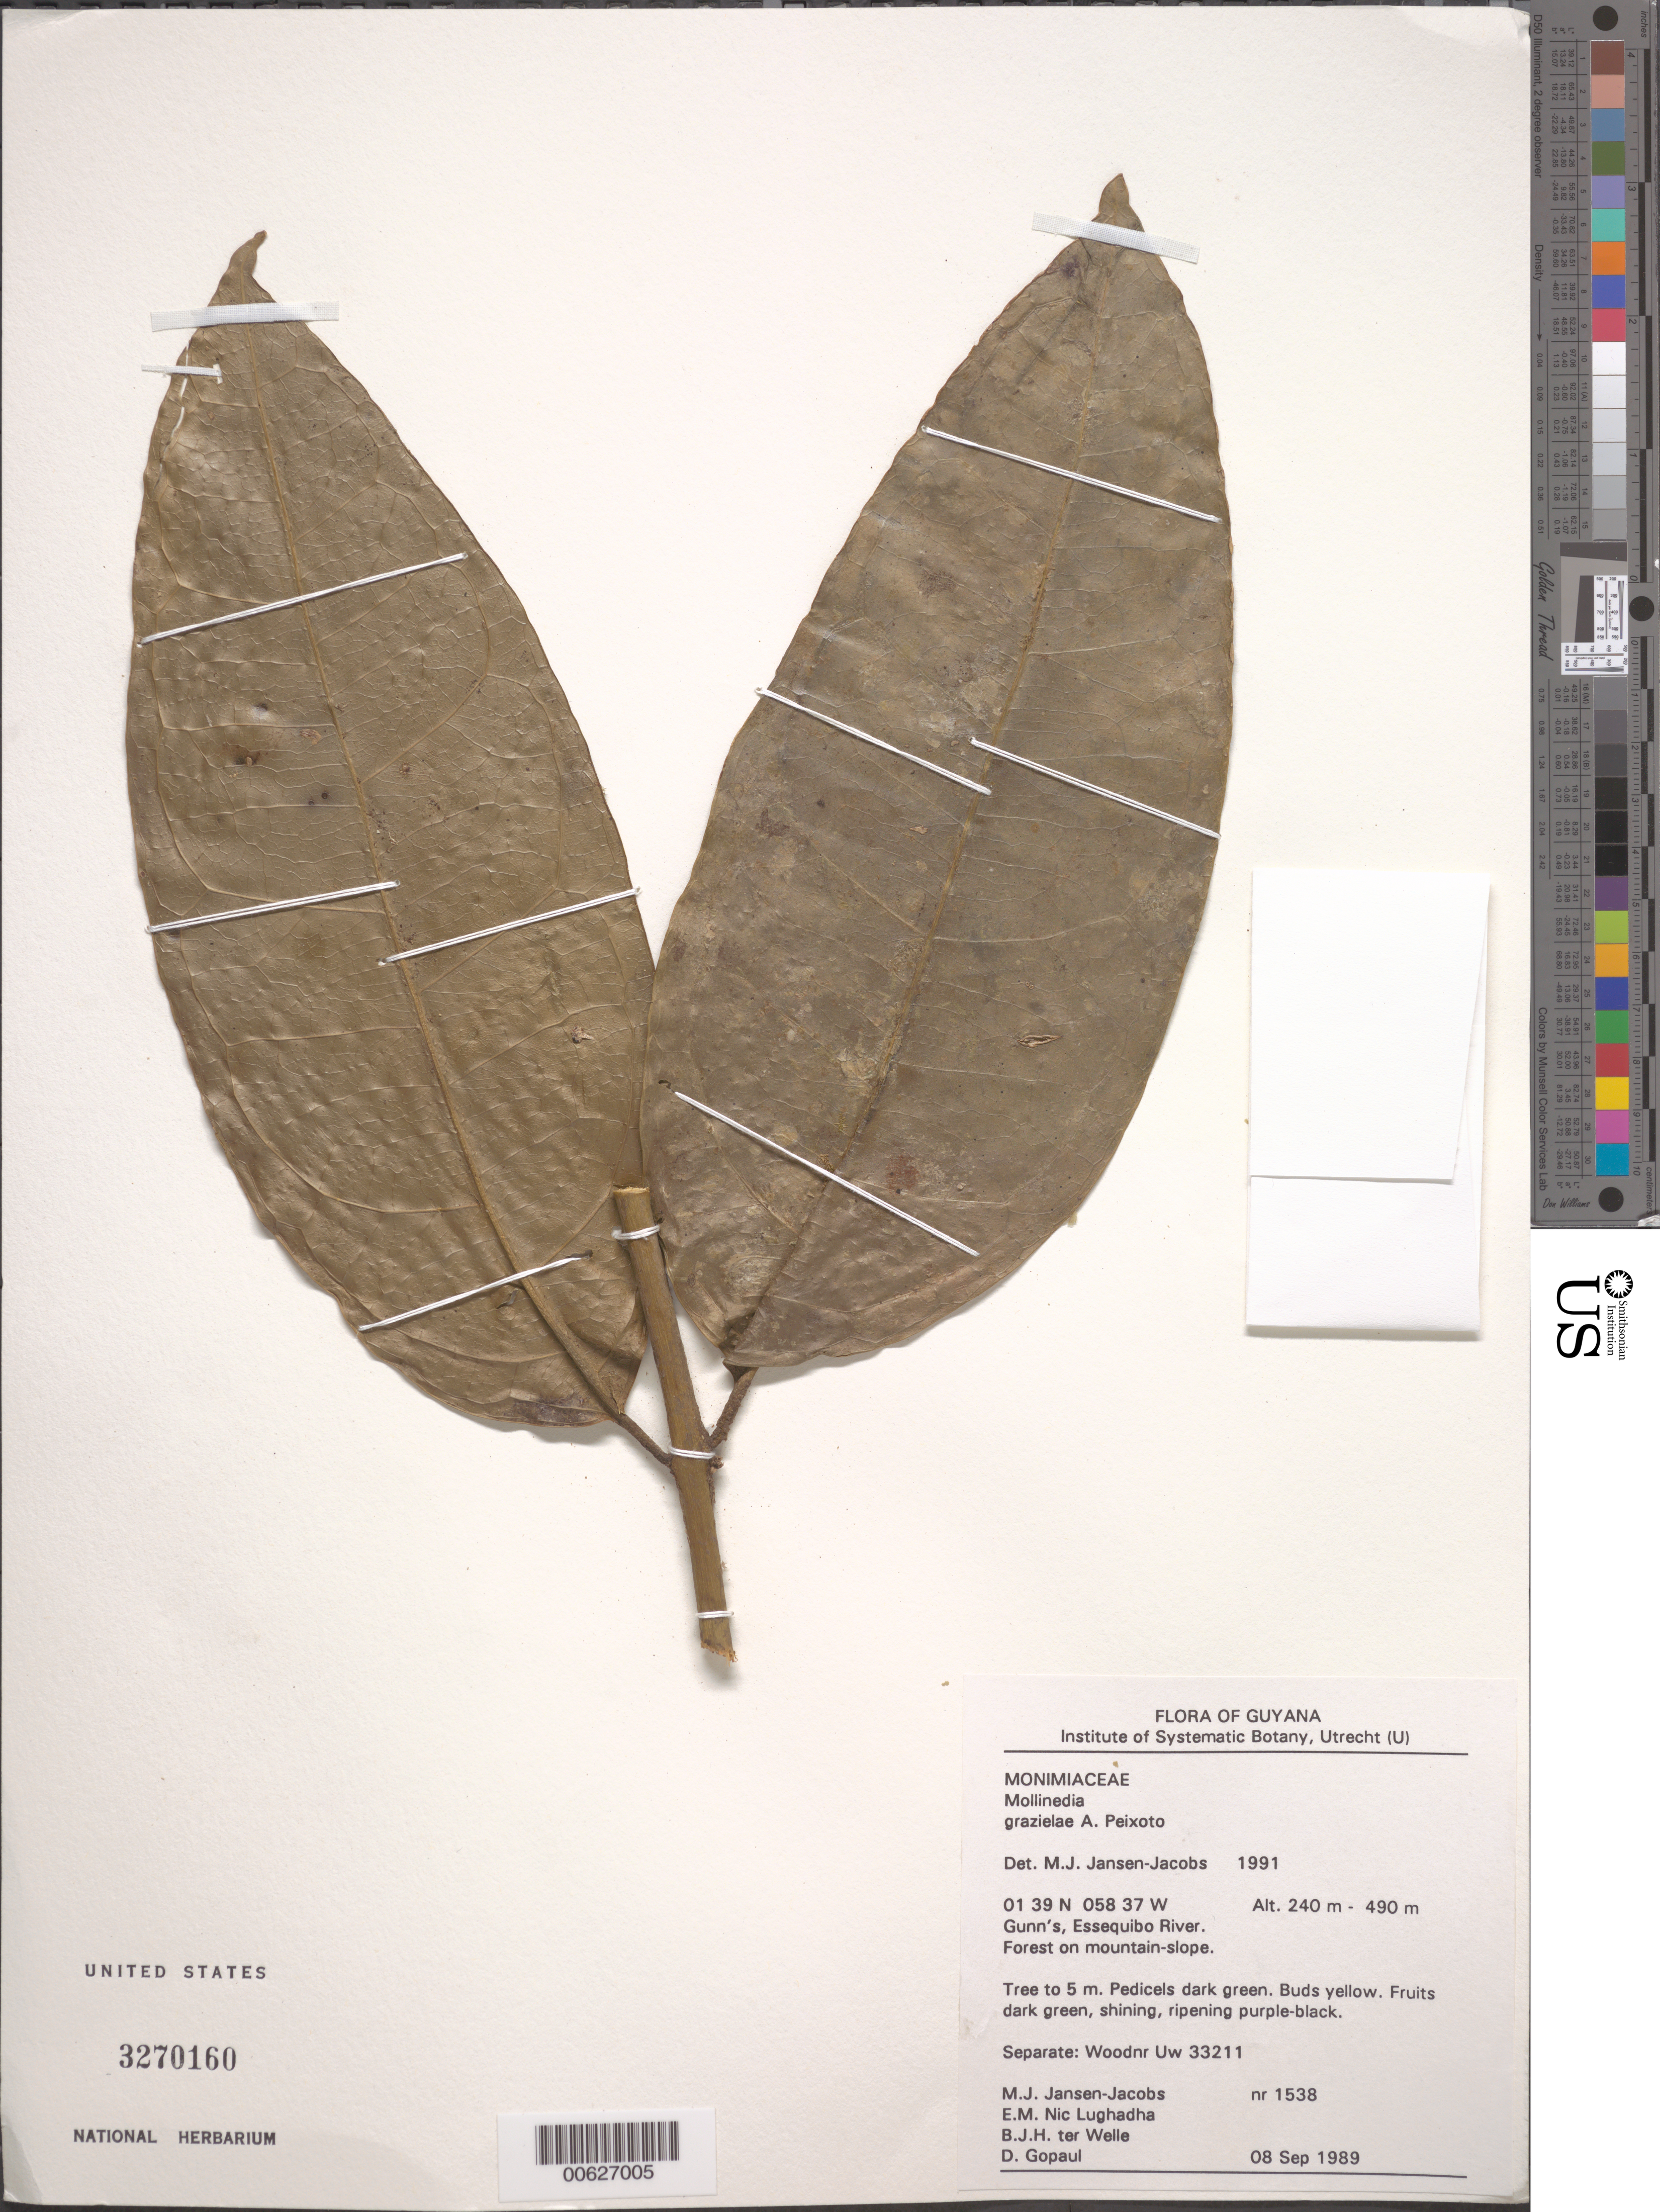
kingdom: Plantae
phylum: Tracheophyta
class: Magnoliopsida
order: Laurales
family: Monimiaceae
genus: Mollinedia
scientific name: Mollinedia grazielae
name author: Peixoto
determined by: Jansen-Jacobs, M. J., (U), Nationaal Herbarium Nederland, Utrecht University branch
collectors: M. J. Jansen-Jacobs, E. Nic Lughadha, B. Welle & D. Gopaul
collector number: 1538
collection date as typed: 8-Sep-89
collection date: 1989-09-08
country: Guyana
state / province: U. Takutu-U. Essequibo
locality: Gunn's, Essequibo River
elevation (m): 240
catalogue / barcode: US 3270160